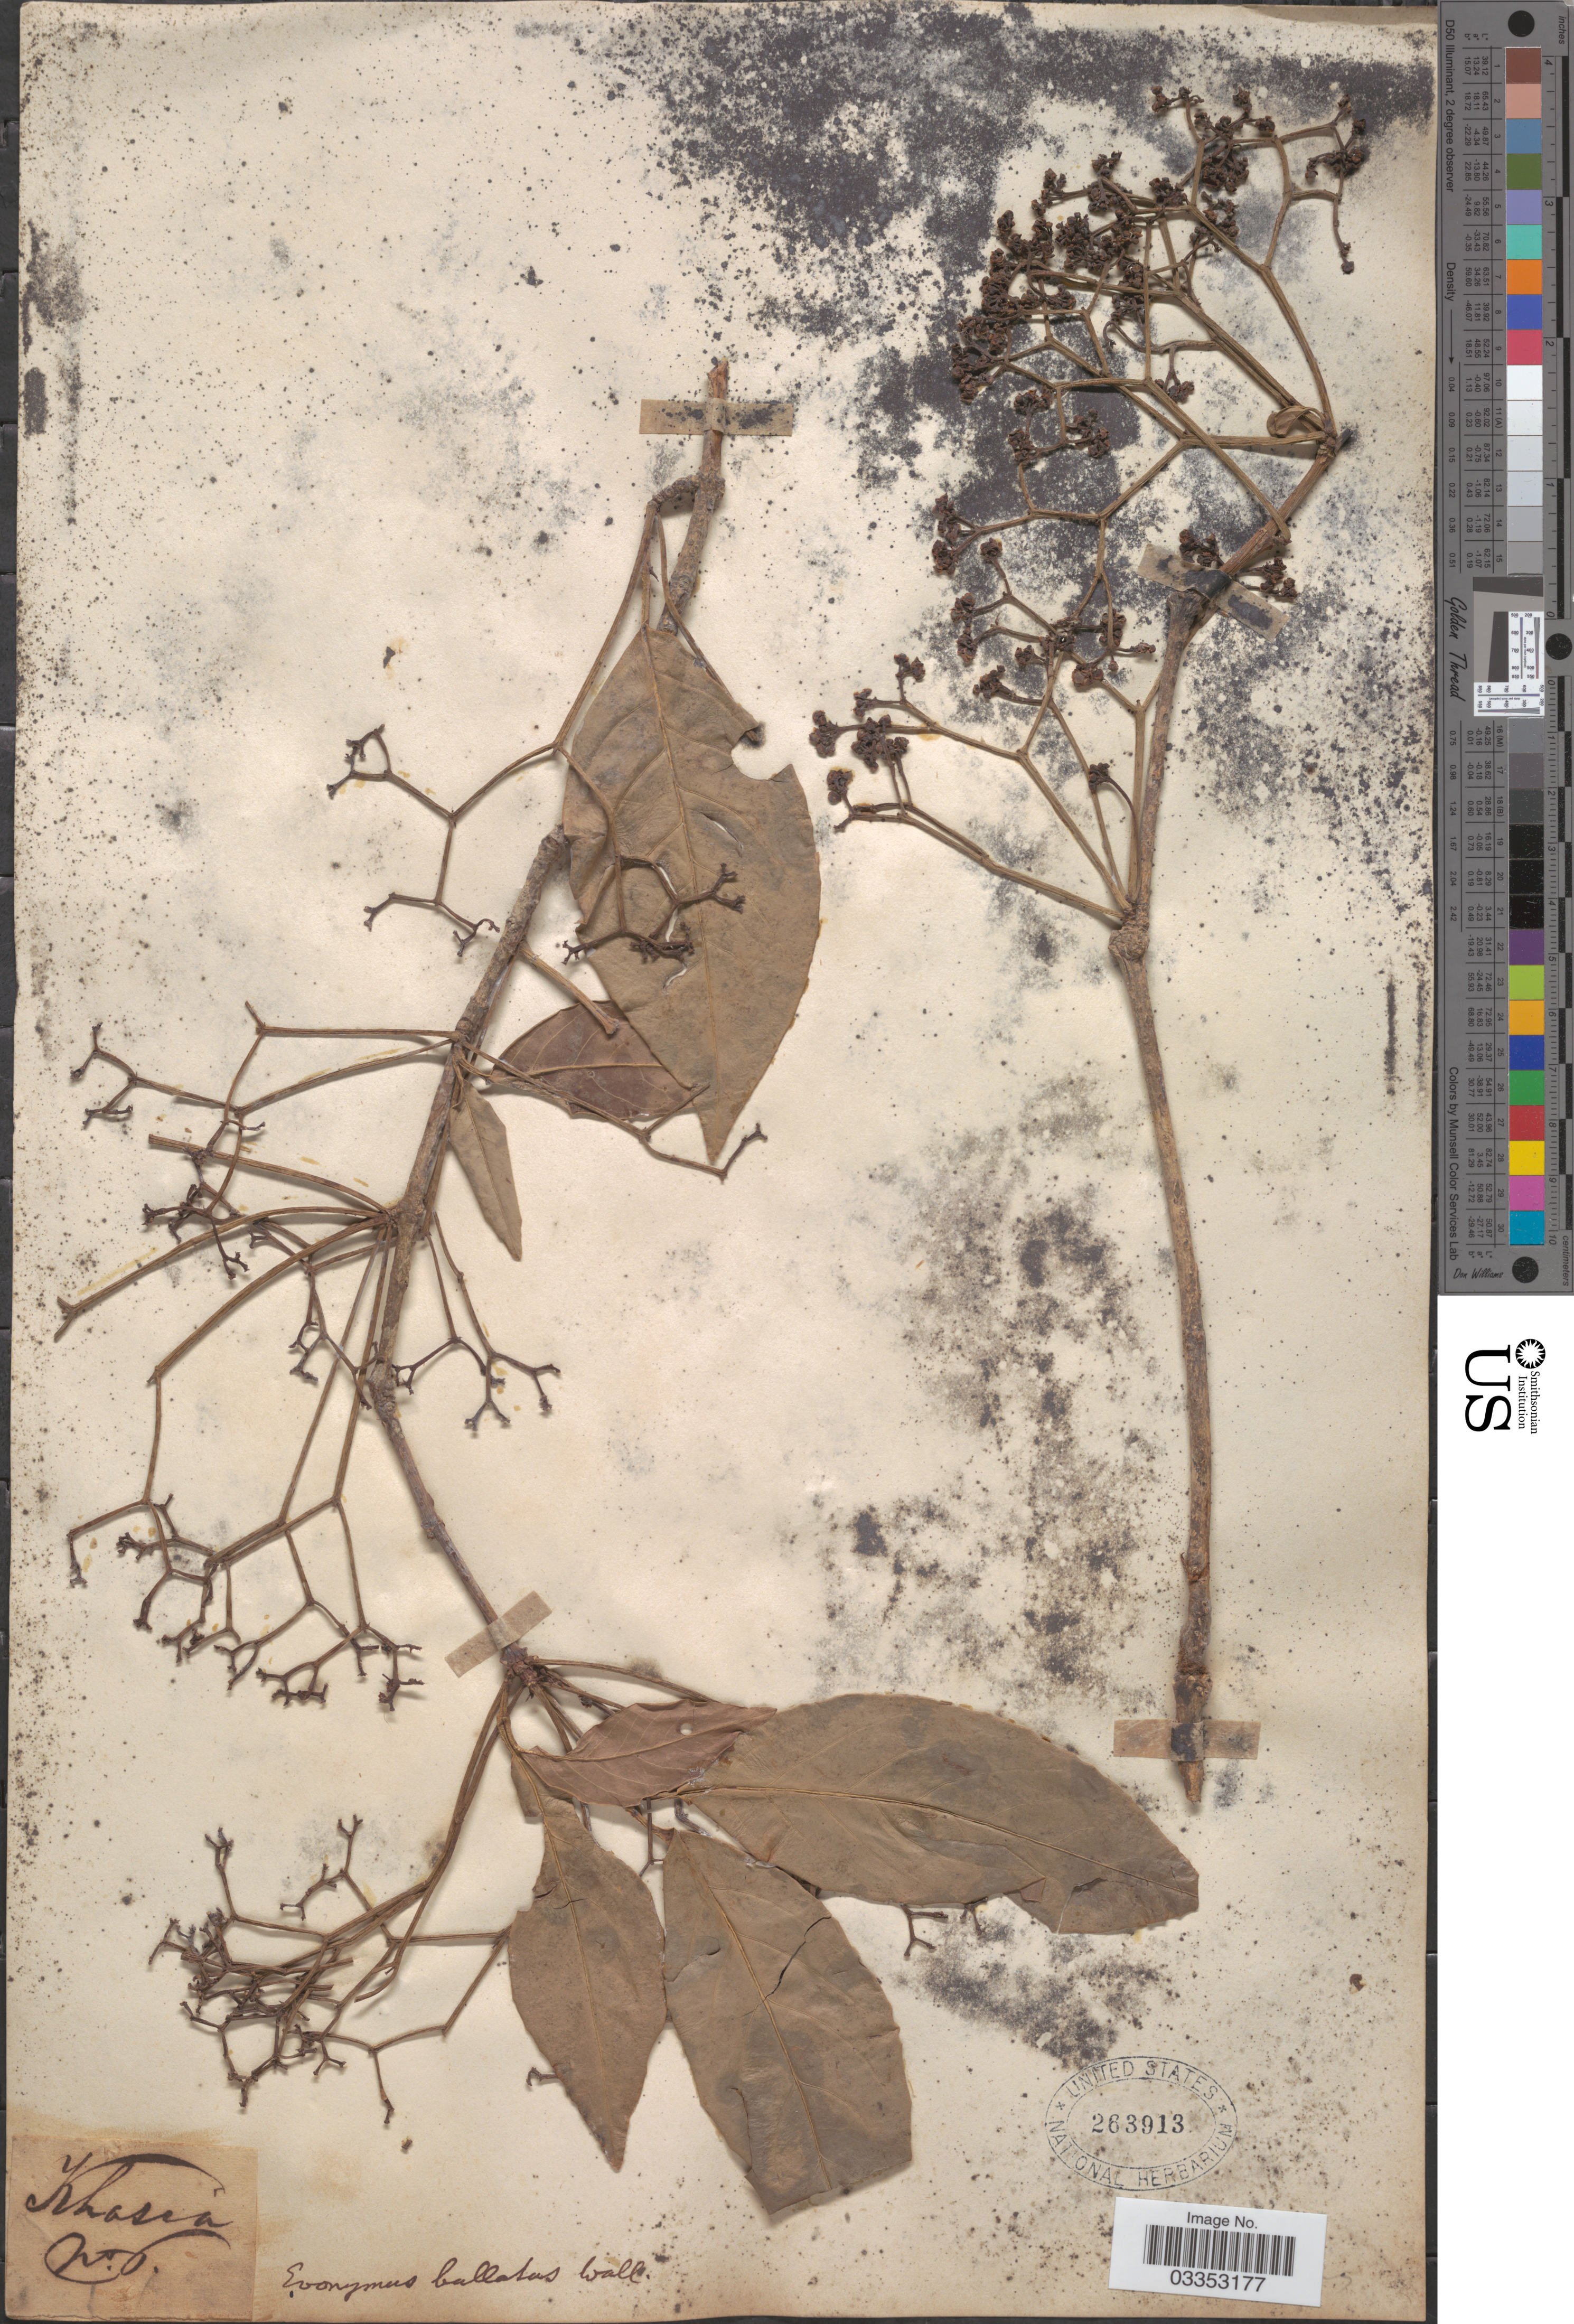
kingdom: Plantae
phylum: Tracheophyta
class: Magnoliopsida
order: Celastrales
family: Celastraceae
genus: Euonymus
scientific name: Euonymus bullatus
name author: Wall. ex Lodd.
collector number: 6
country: India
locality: Khasia.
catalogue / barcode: US 263913